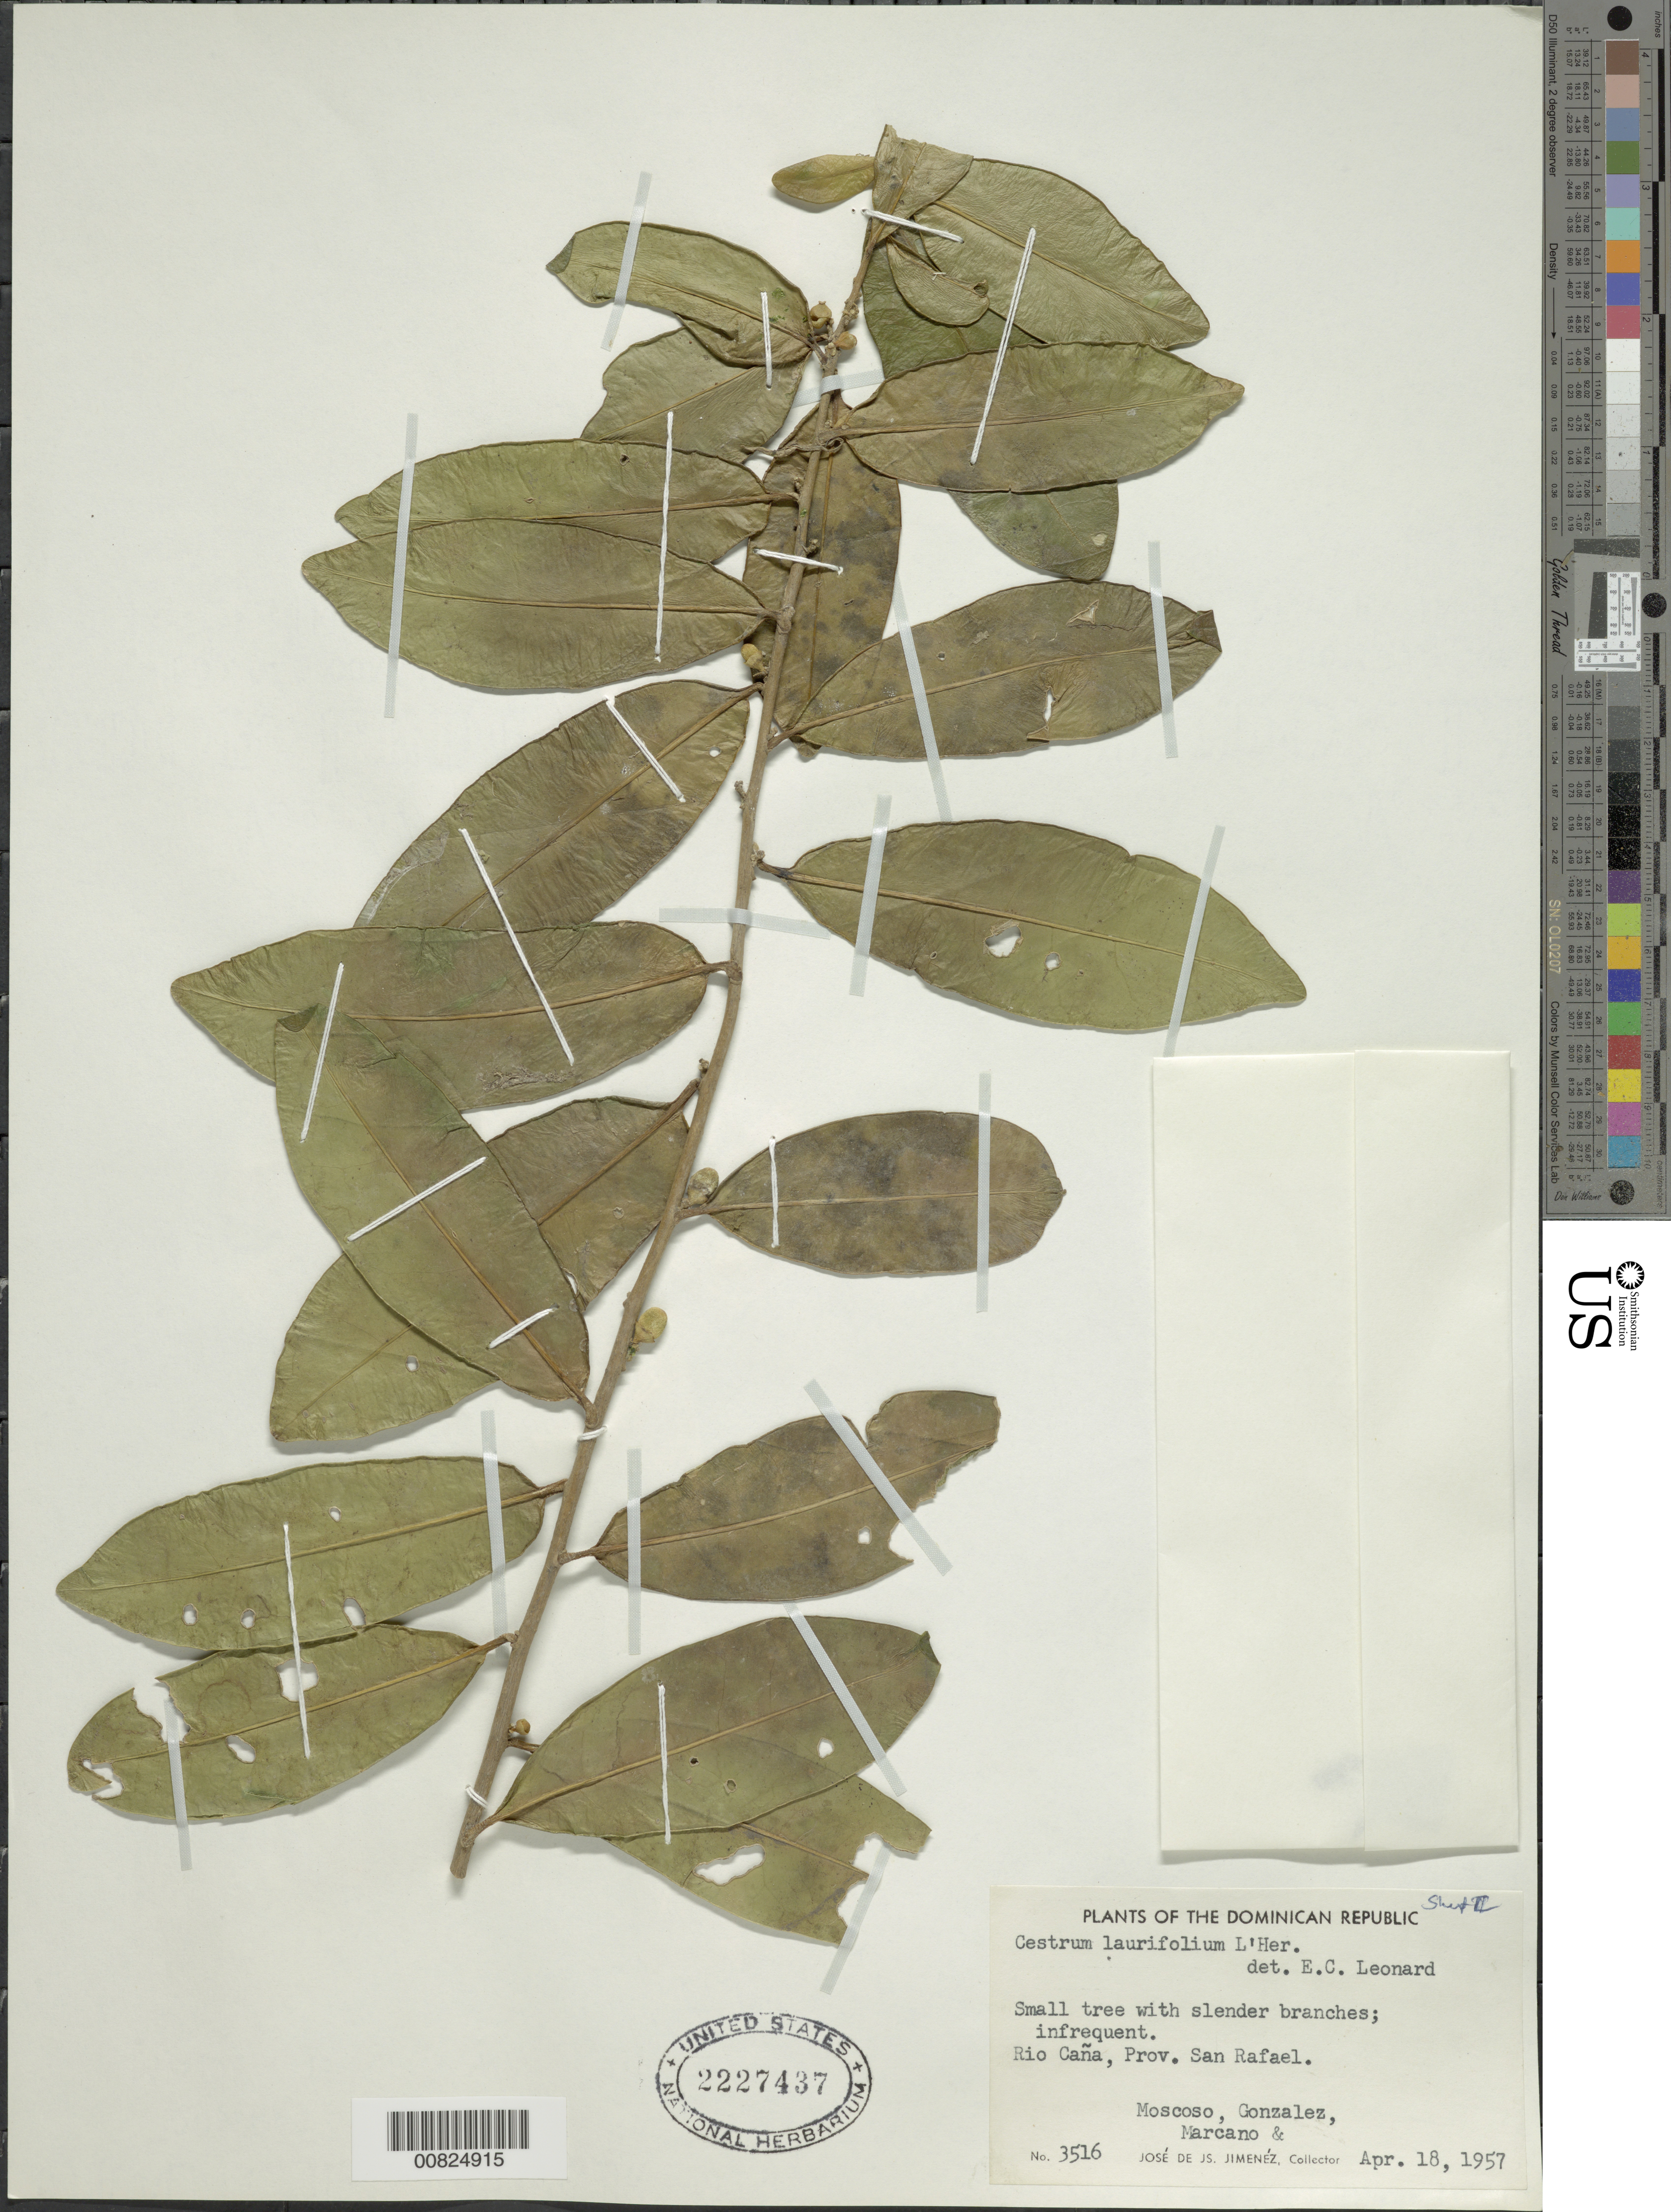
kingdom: Plantae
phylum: Tracheophyta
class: Magnoliopsida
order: Solanales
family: Solanaceae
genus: Cestrum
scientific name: Cestrum laurifolium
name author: L'Hér.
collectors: J. J. Jiménez Almonte, R. Moscoso, C. Gonzalez & E. J. Marcano F.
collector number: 3516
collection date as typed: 18 Apr 1957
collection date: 1957-04-18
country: Dominican Republic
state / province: Elias Piña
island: Hispaniola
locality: Rio Caña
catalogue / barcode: US 2227437